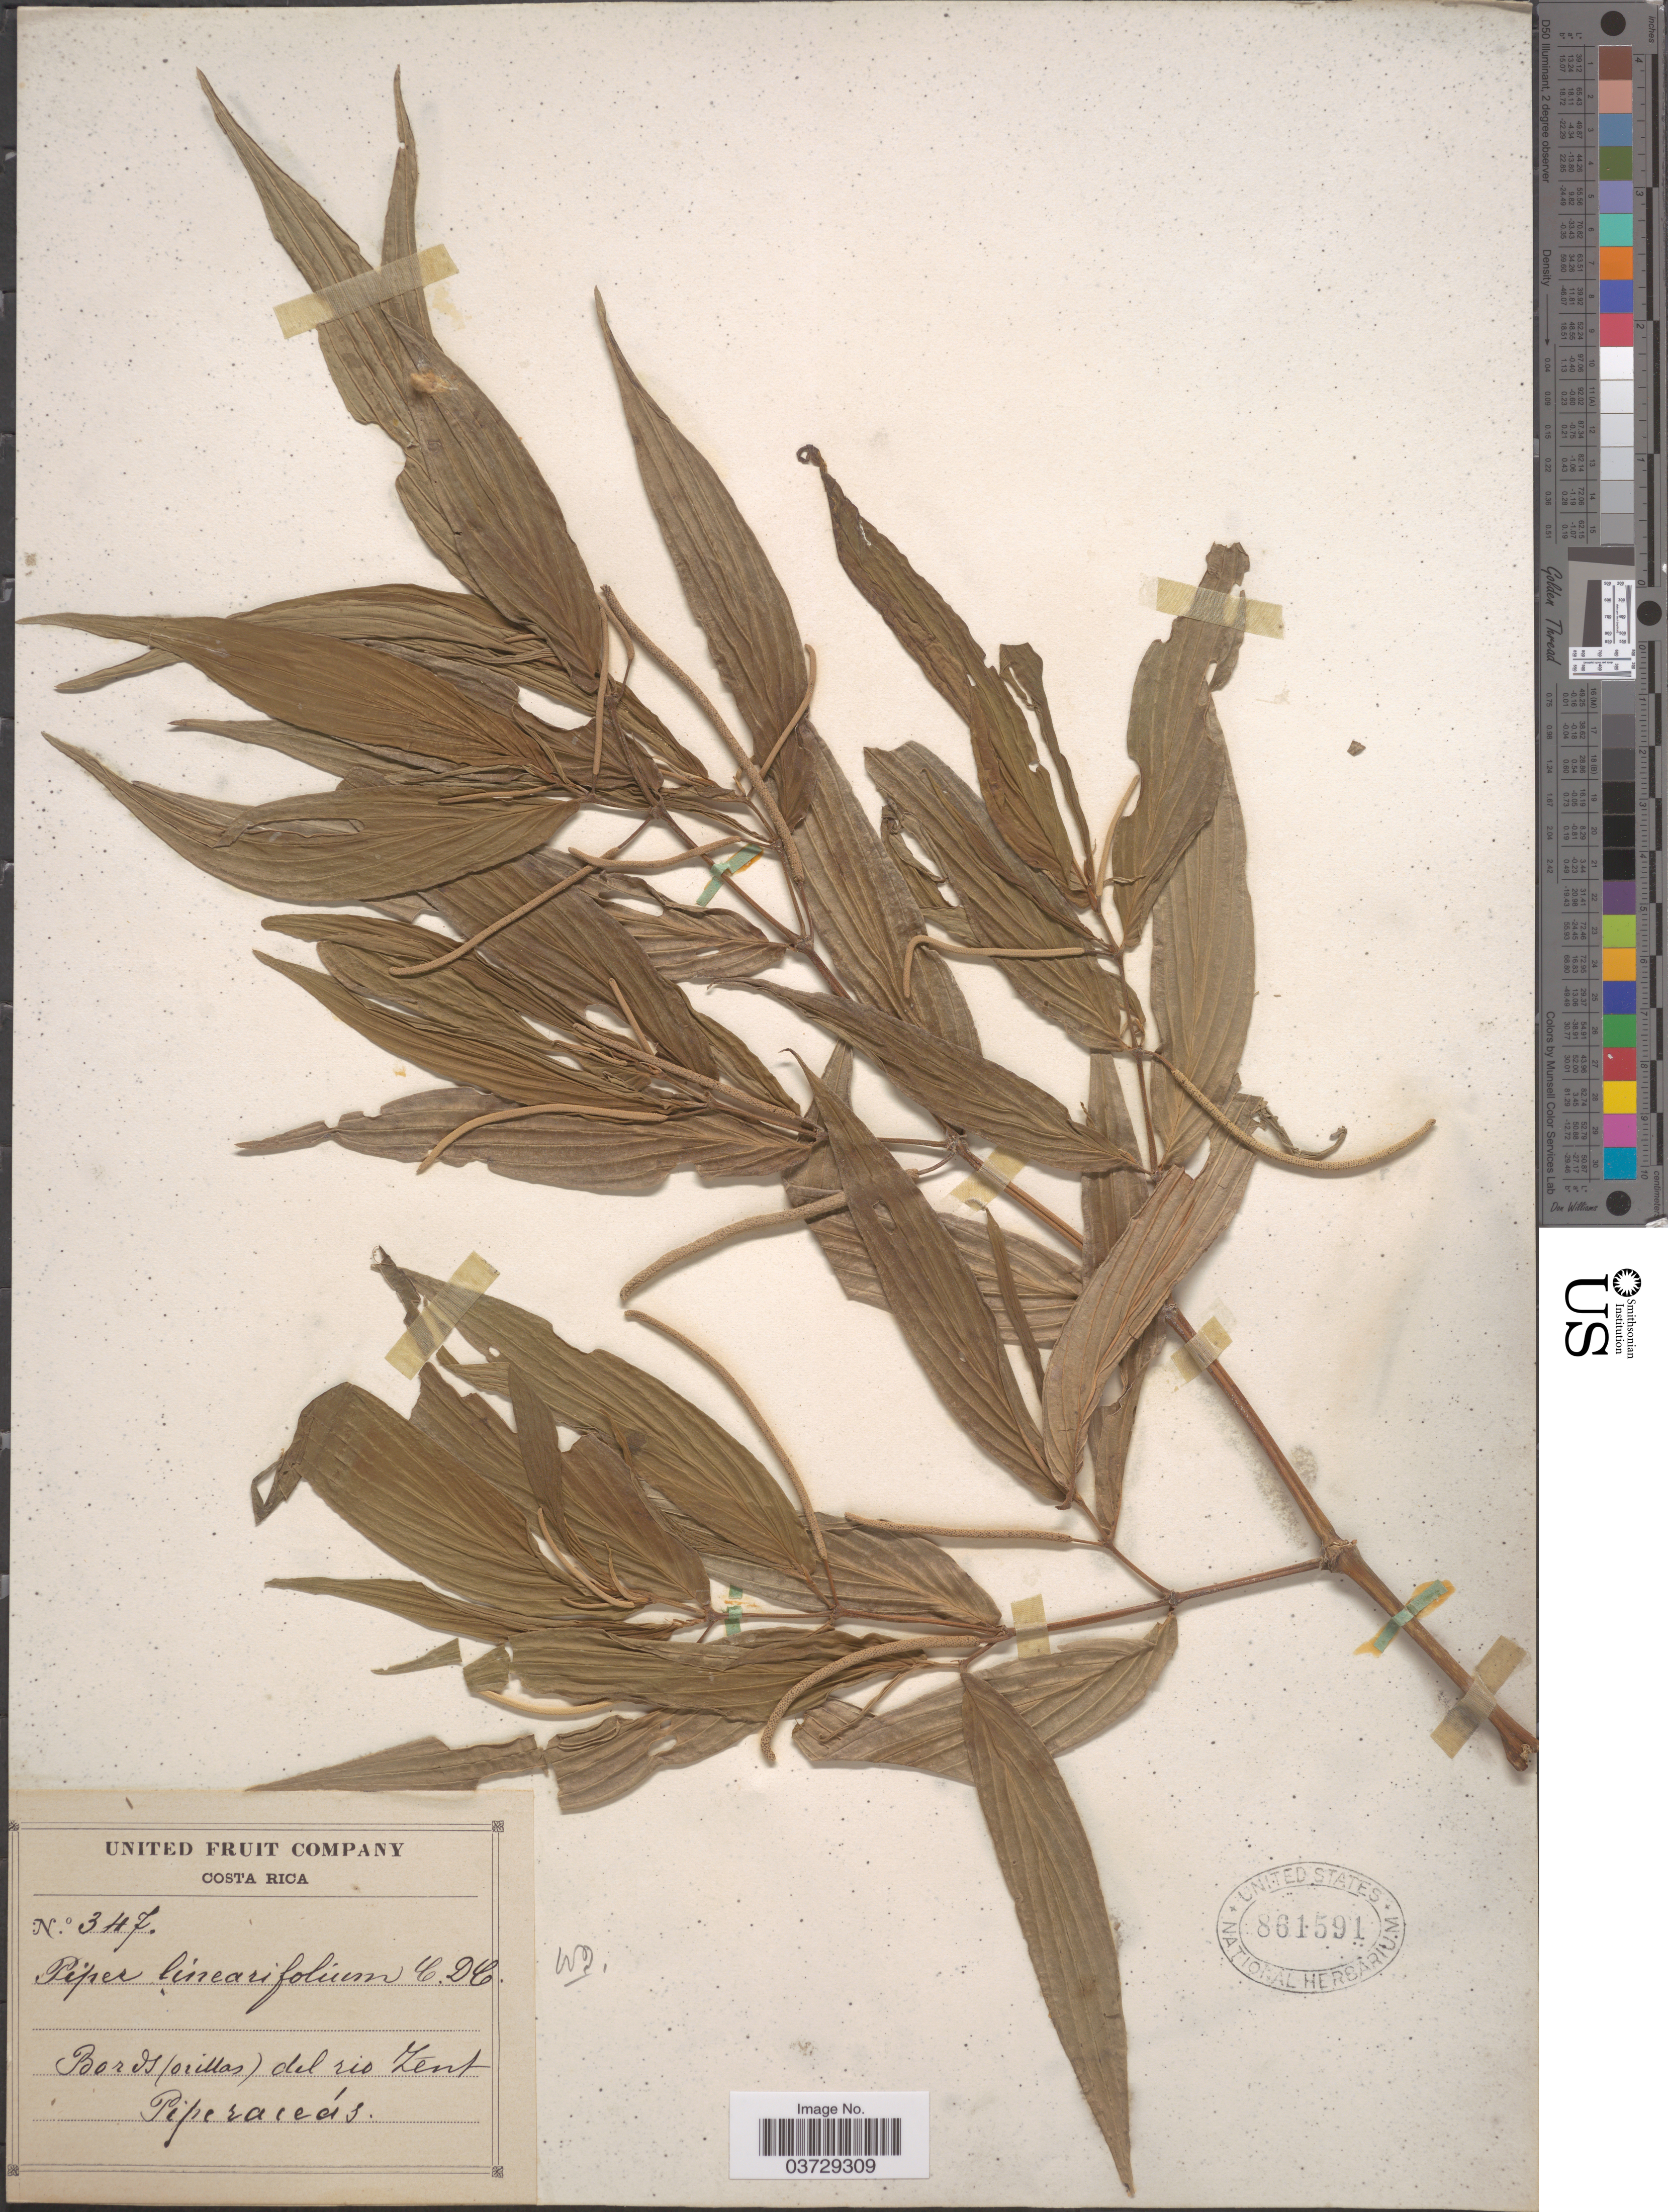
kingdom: Plantae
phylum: Tracheophyta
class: Magnoliopsida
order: Piperales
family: Piperaceae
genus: Piper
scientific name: Piper linearifolium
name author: C. DC.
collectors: United Fruit Company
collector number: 347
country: Costa Rica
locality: Bords(orillas) del rio Zent.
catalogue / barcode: US 861591